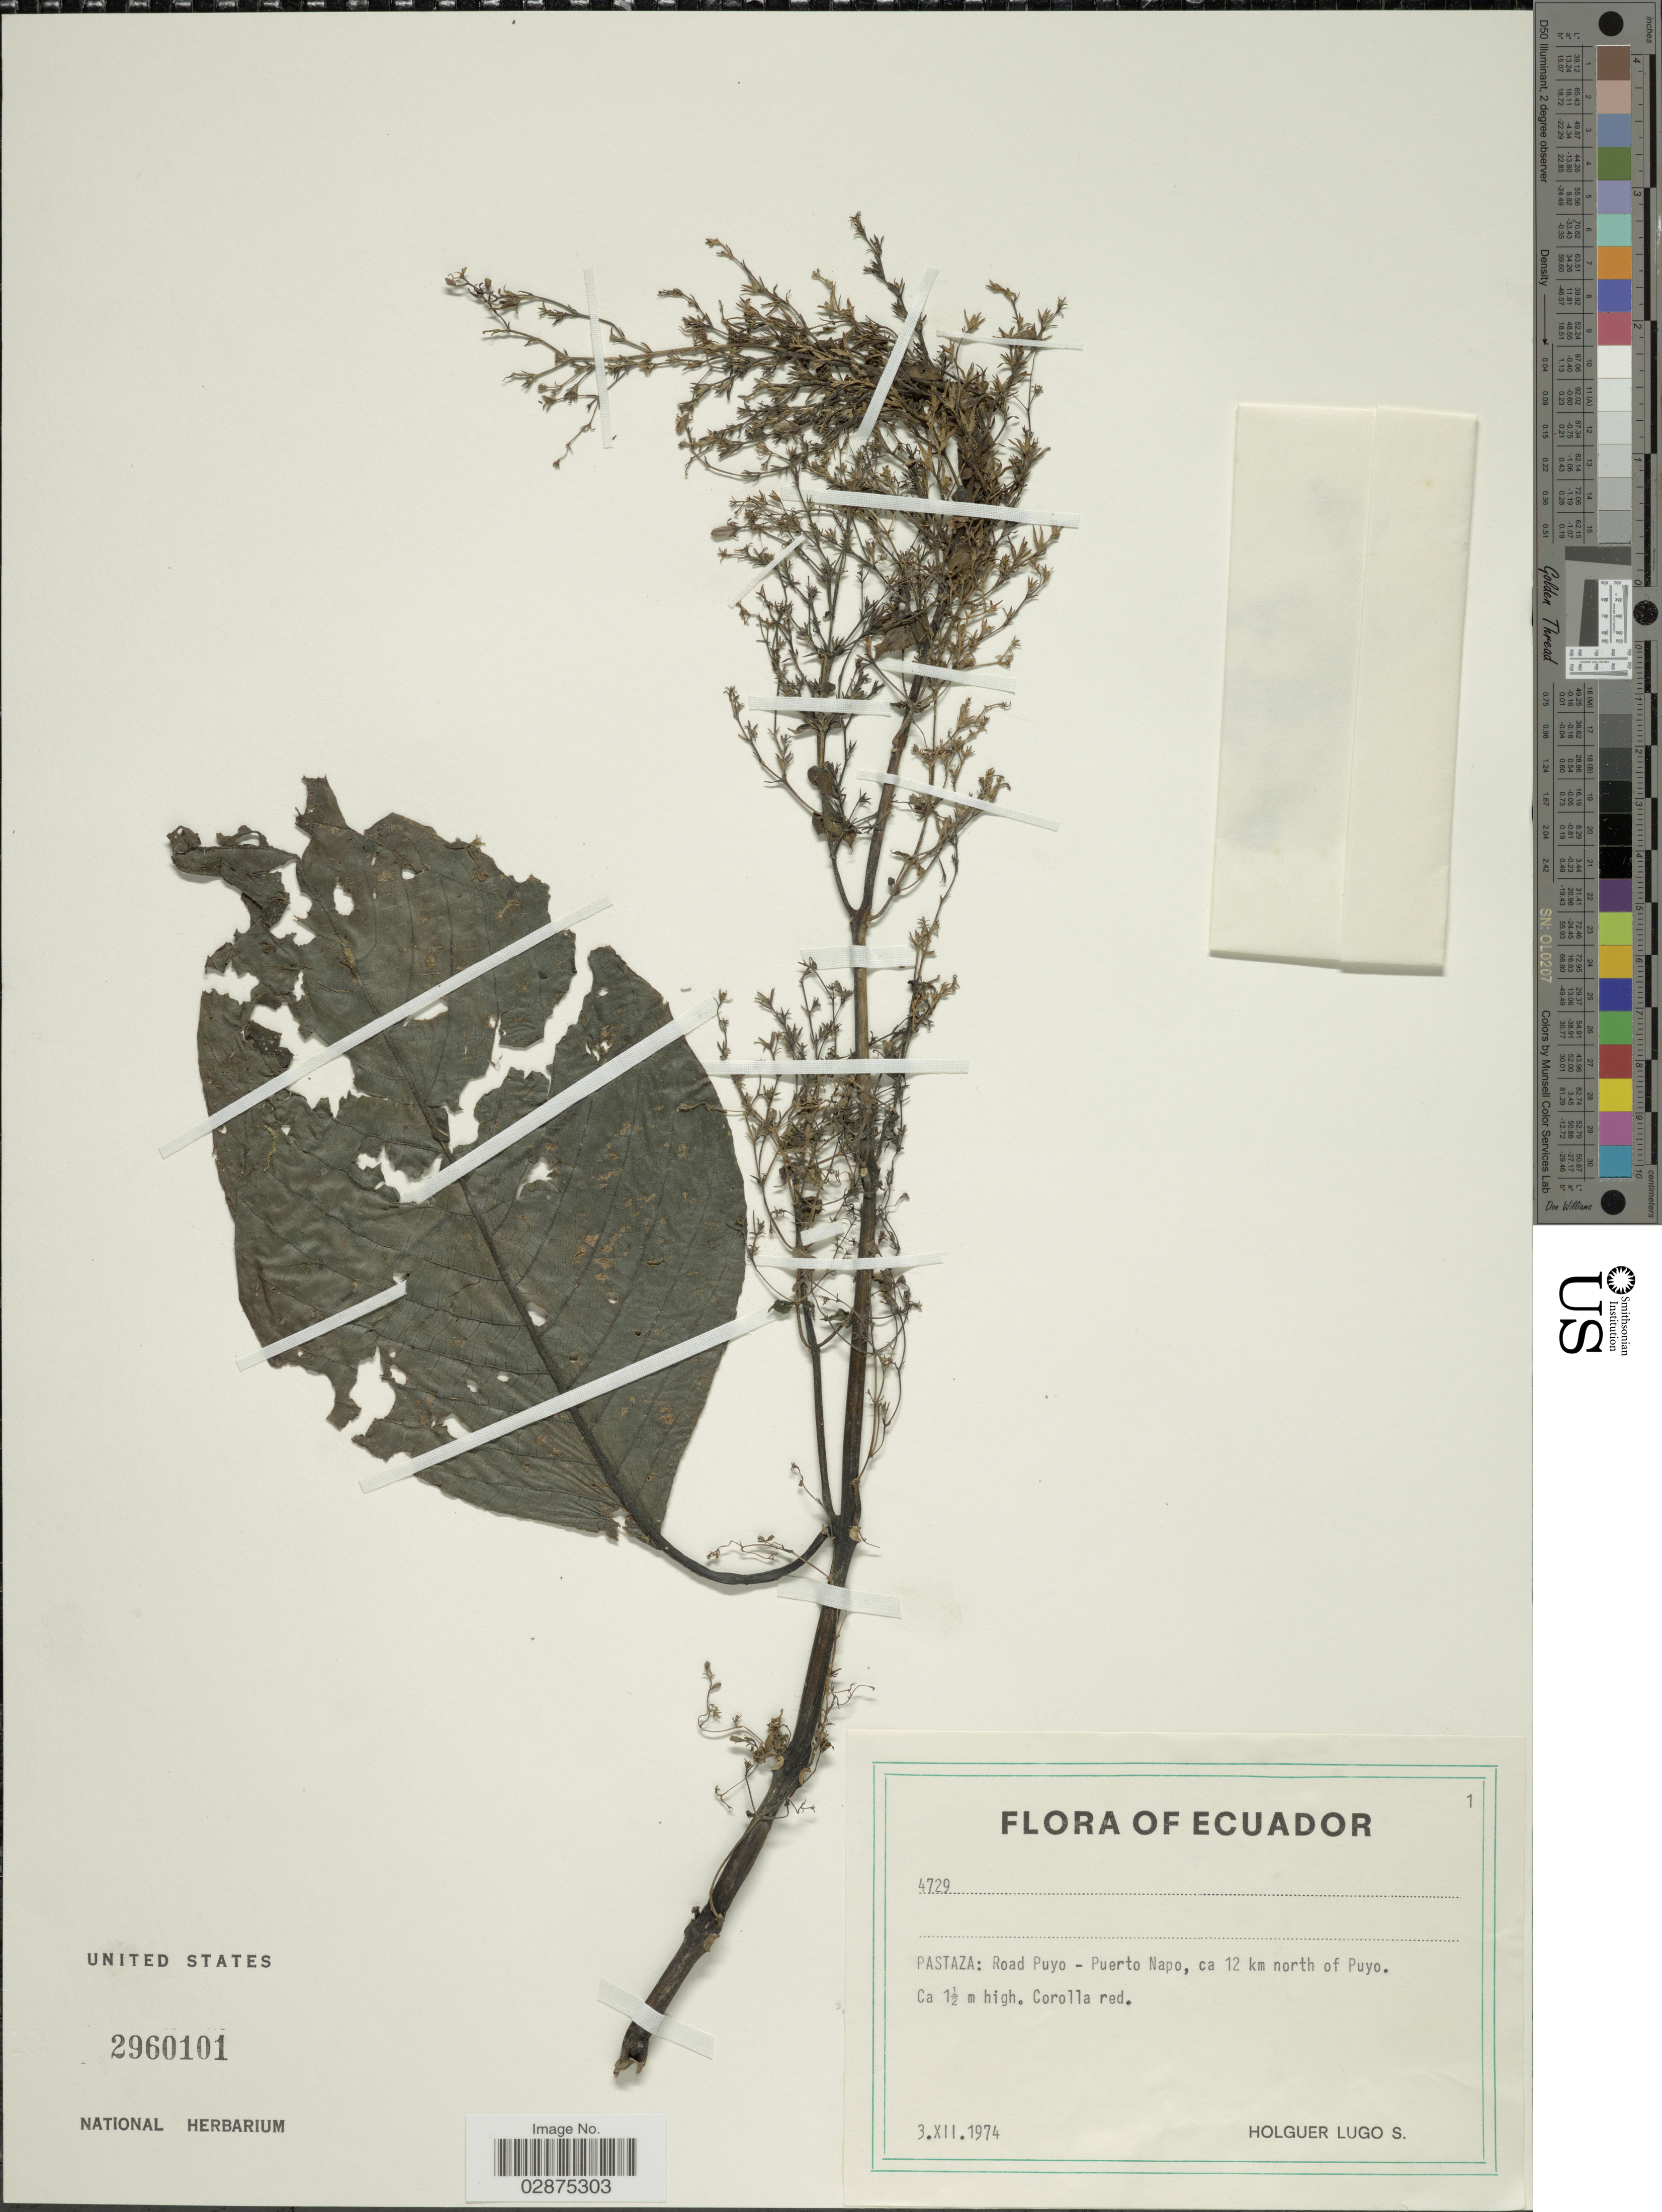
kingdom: Plantae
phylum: Tracheophyta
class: Magnoliopsida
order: Lamiales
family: Acanthaceae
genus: Stenostephanus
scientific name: Stenostephanus sp.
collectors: H. Lugo S.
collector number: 4729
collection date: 1974-12-03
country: Ecuador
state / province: Pastaza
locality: Road Puyo - Puerto Napo, ca 12 km north of Puyo.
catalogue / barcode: US 2960101